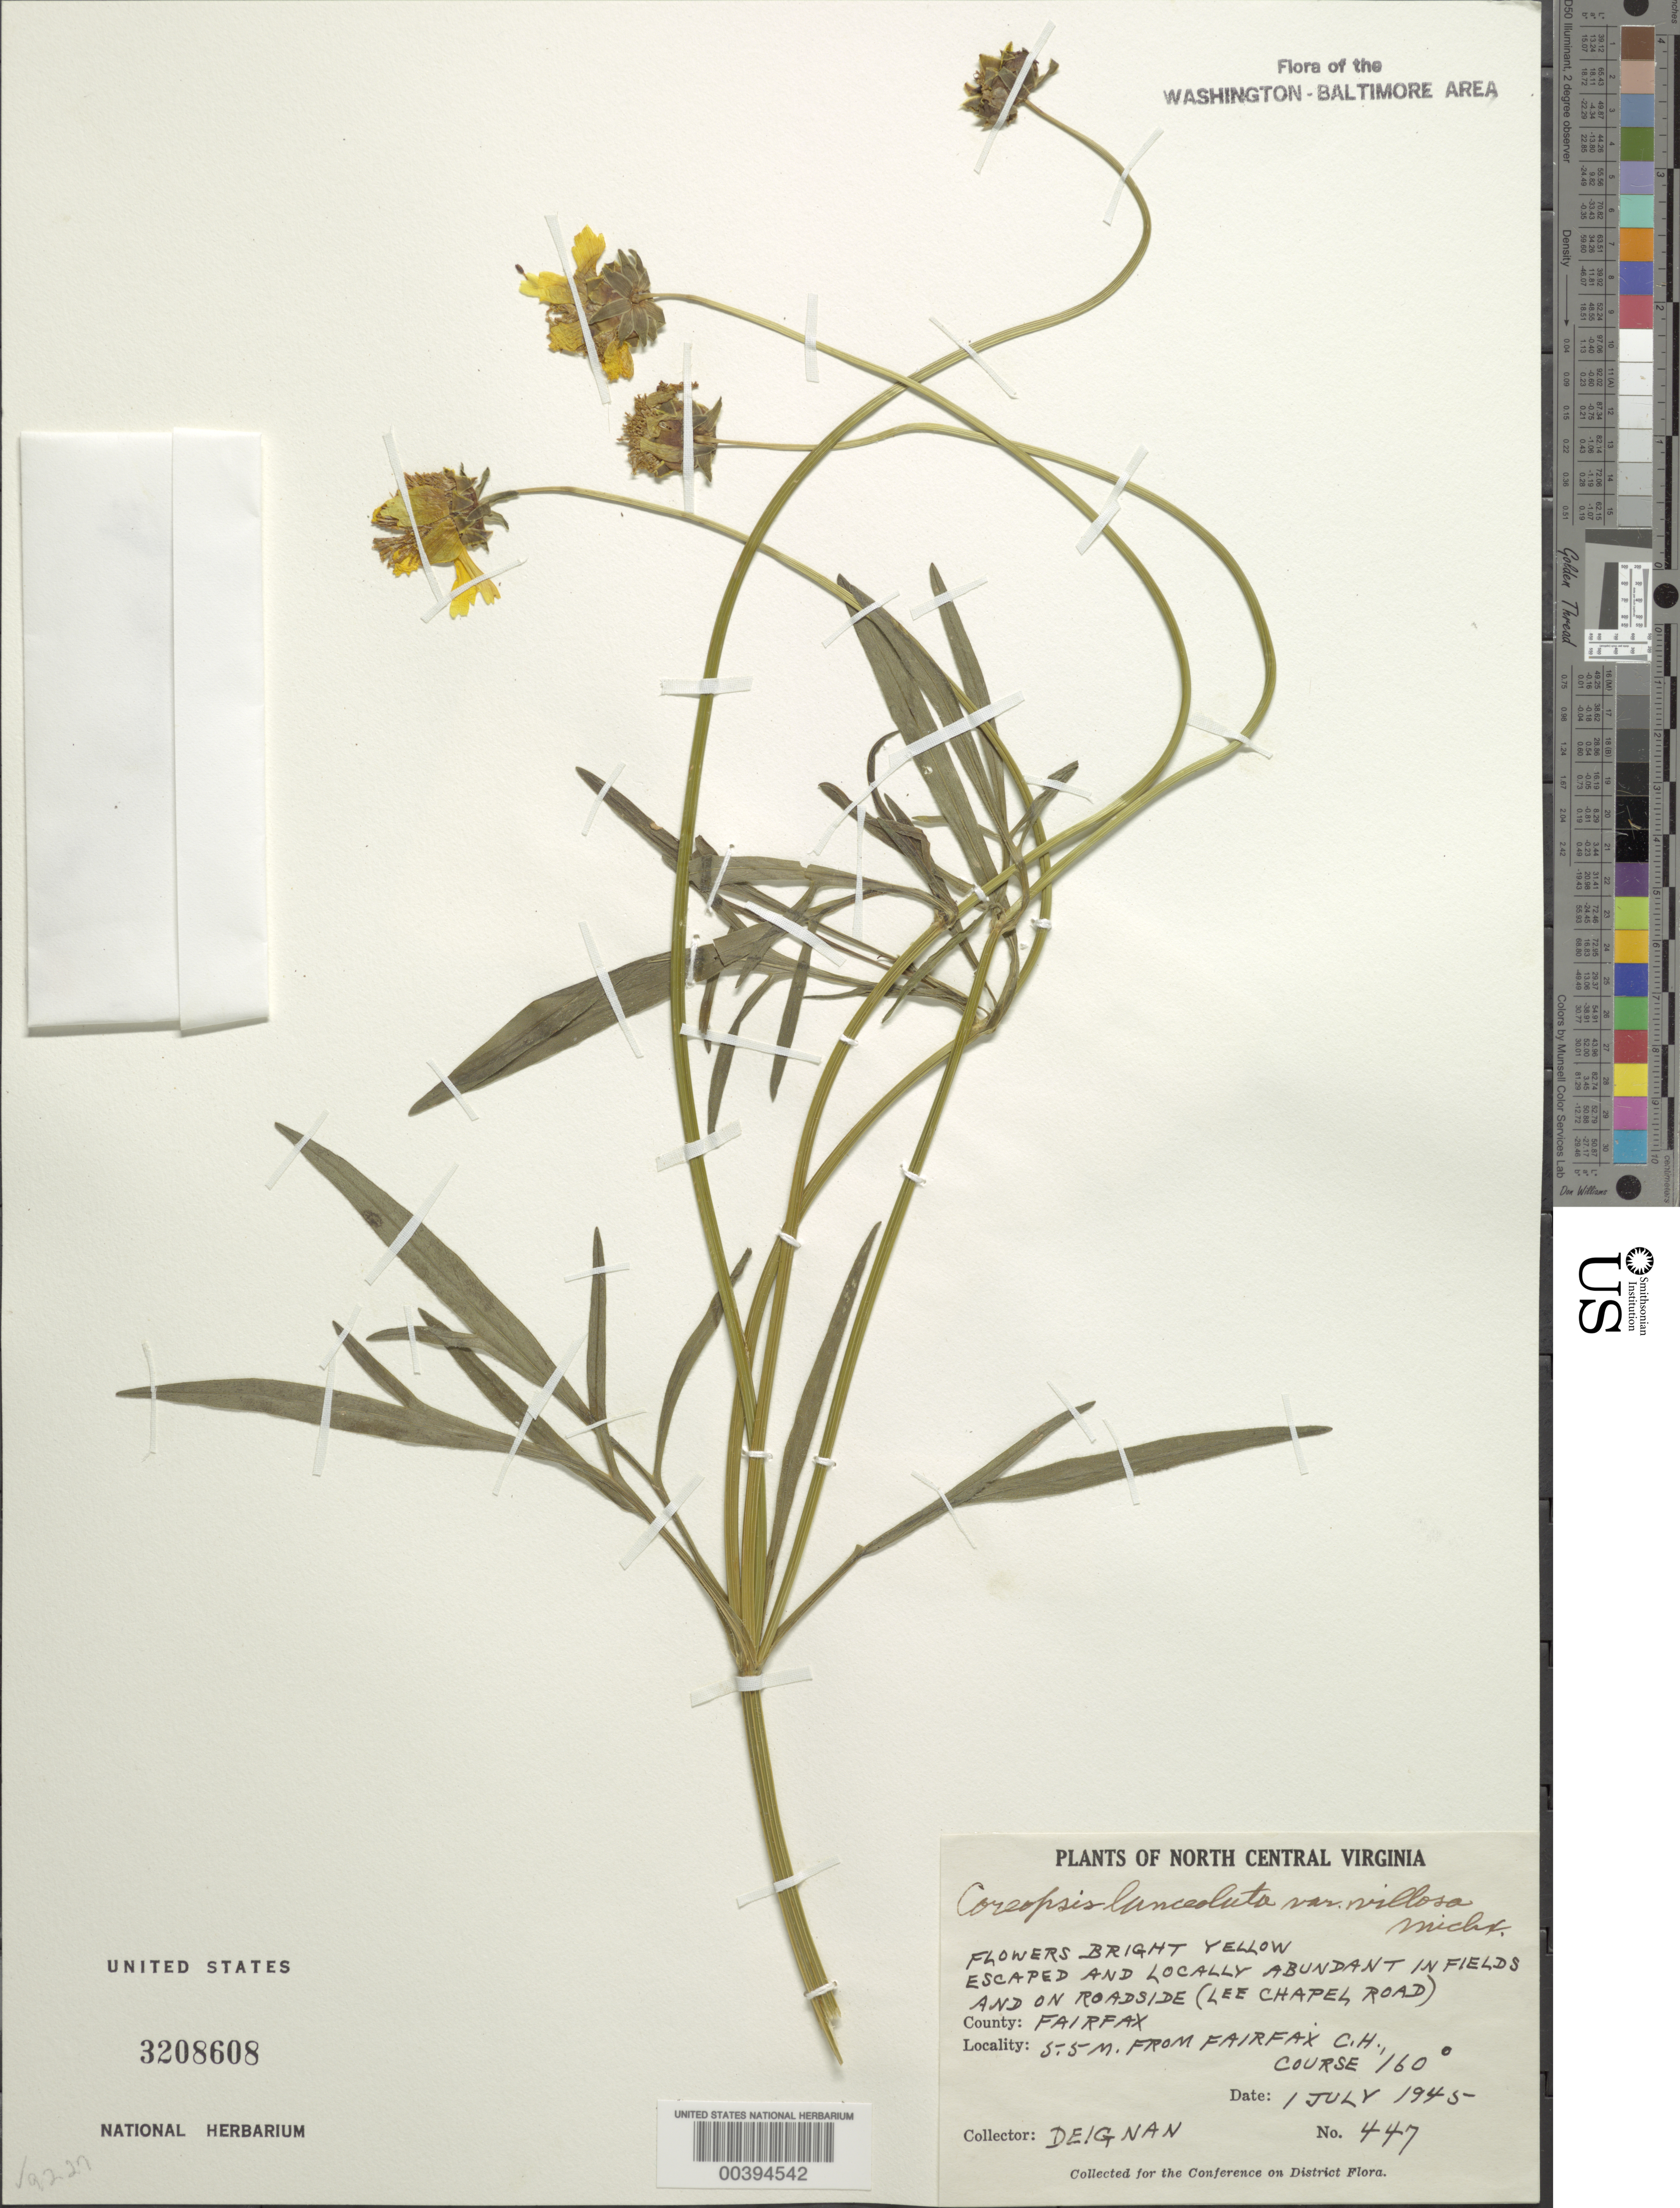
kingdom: Plantae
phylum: Tracheophyta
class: Magnoliopsida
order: Asterales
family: Asteraceae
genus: Coreopsis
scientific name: Coreopsis lanceolata var. villosa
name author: Michx.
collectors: H. Deignan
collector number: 447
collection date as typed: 01 Jul 1945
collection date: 1945-07-01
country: United States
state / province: Virginia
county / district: Fairfax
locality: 5.5. M from Fairfax Court House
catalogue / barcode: US 3208608